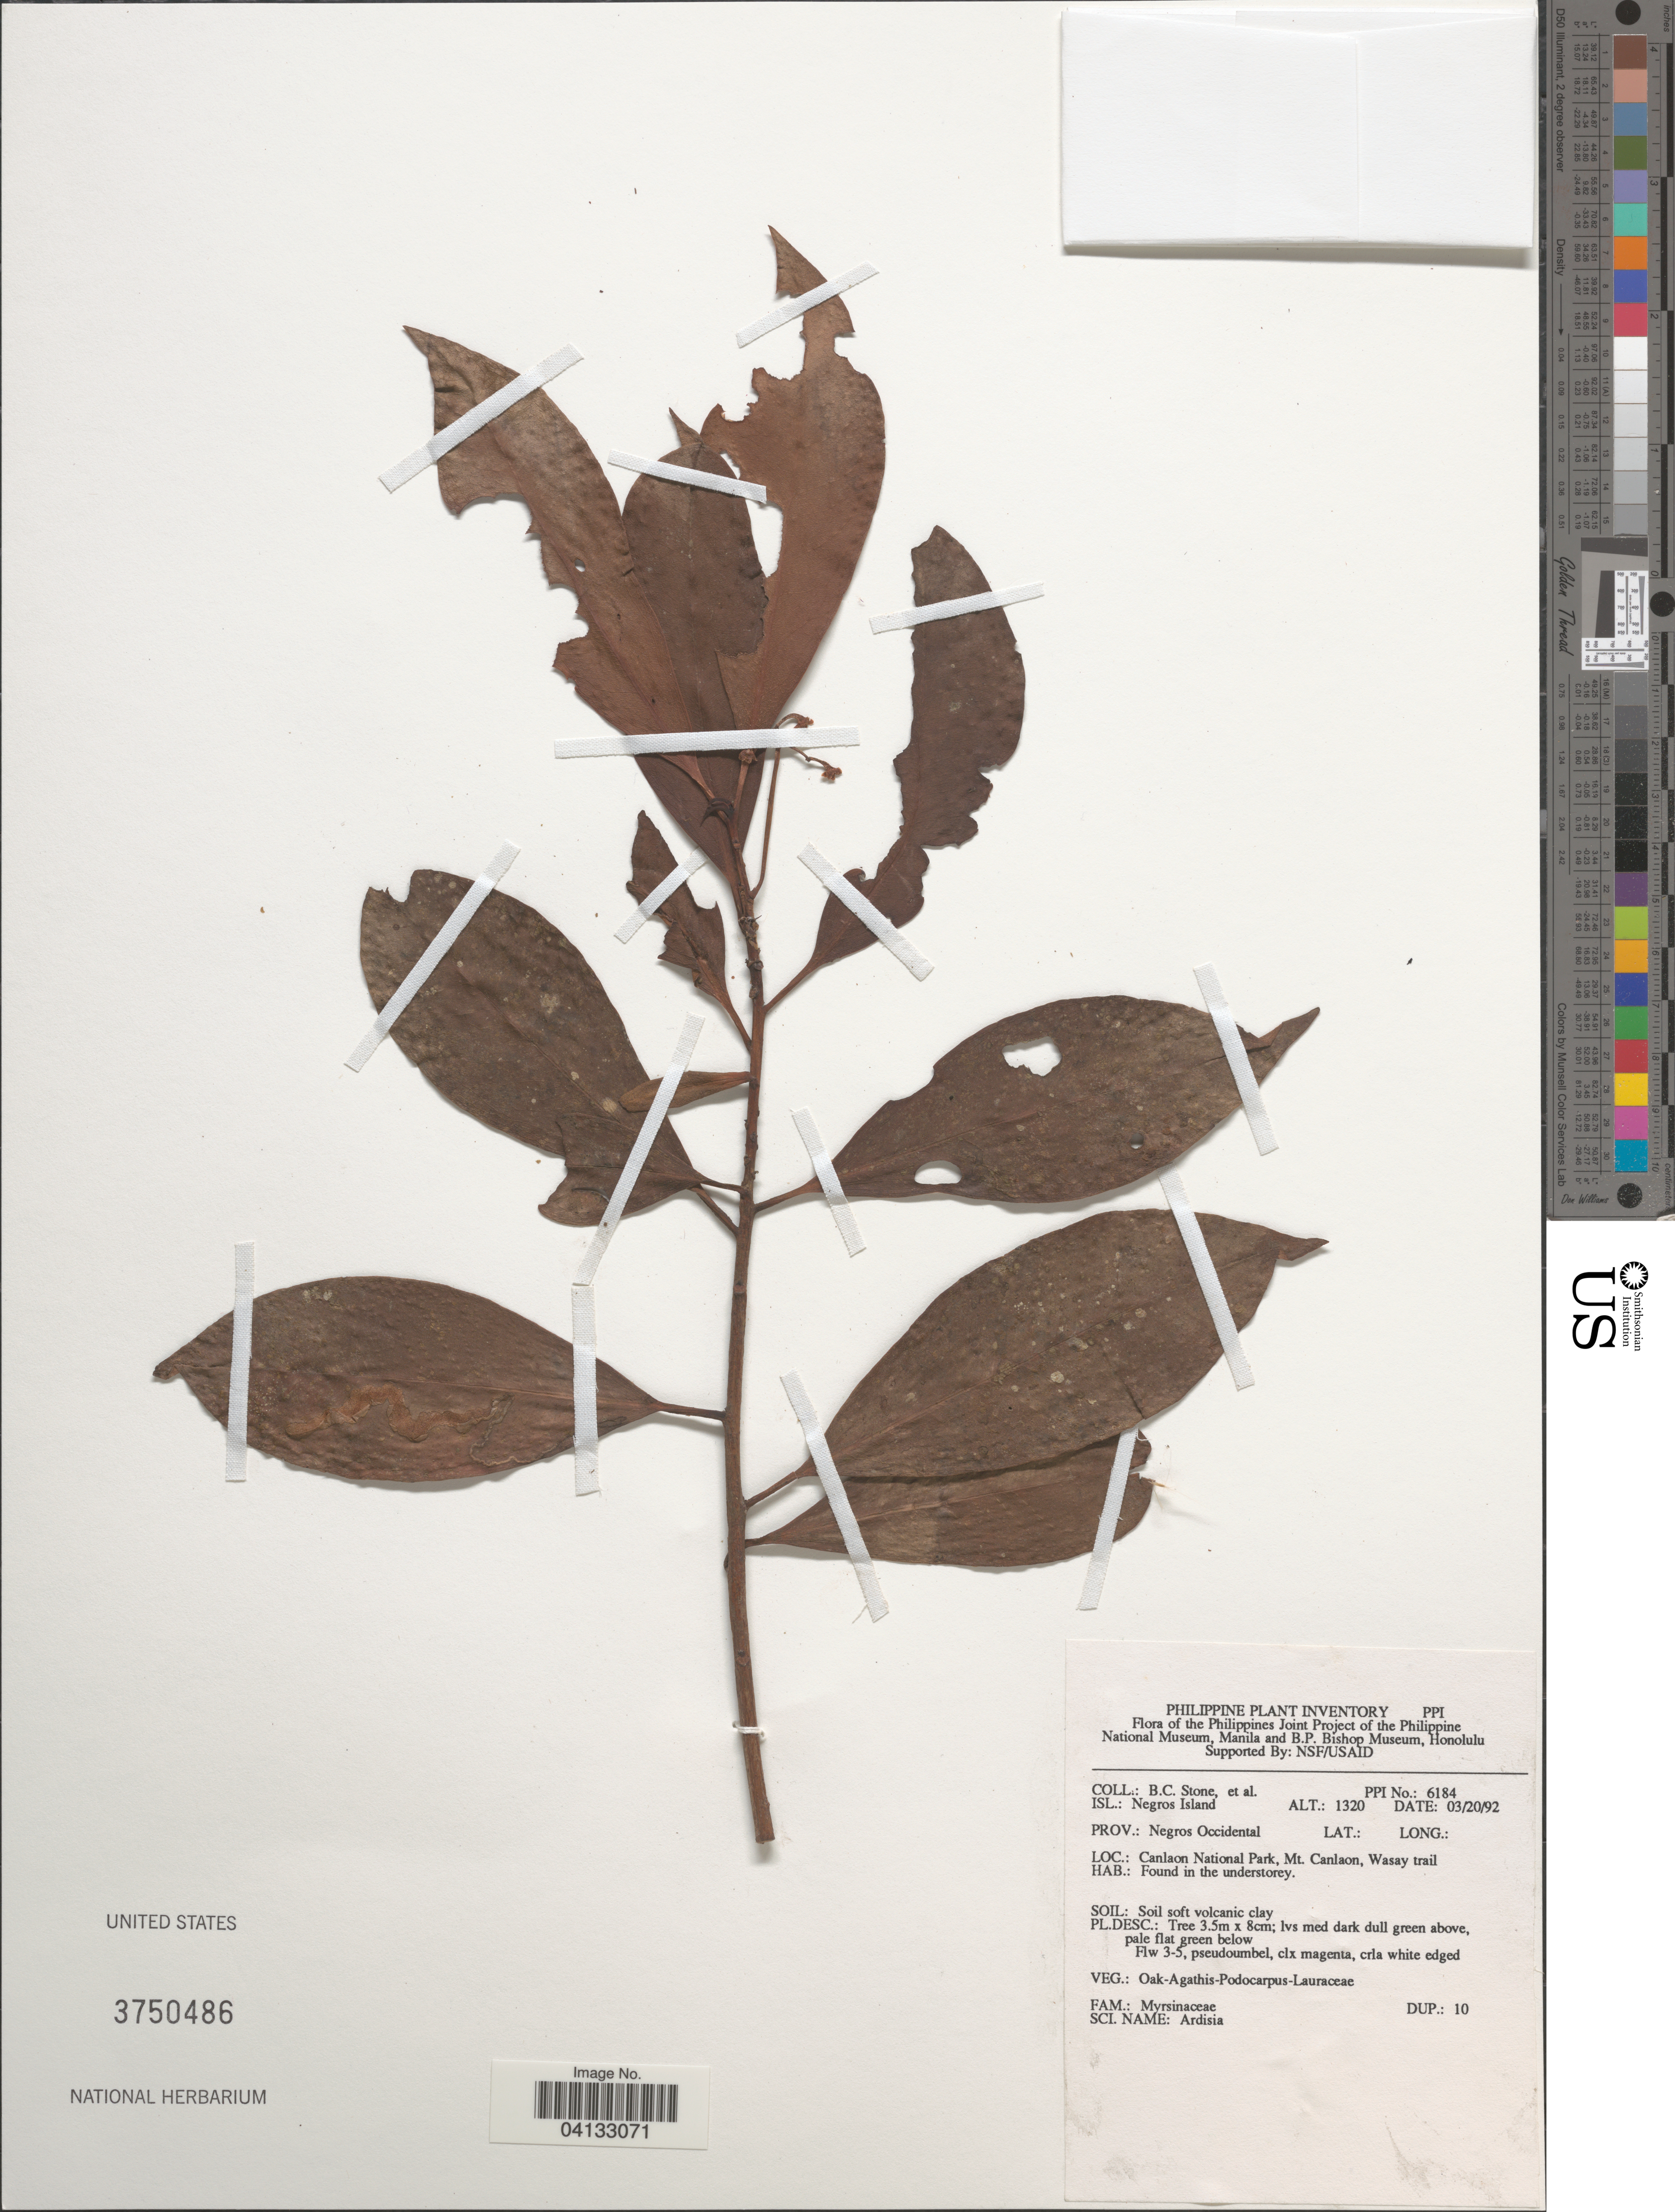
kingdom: Plantae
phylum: Tracheophyta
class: Magnoliopsida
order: Ericales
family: Primulaceae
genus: Ardisia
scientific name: Ardisia sp.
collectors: B. C. Stone & et al.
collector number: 6184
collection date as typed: Transcribed d/m/y: 20/3/92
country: Philippines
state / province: Western Visayas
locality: Isl.: Negros Island. Prov.: Negros Occidental. Canlaon National Park, Mt. Canlaon, Wasay trail.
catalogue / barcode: US 3750486